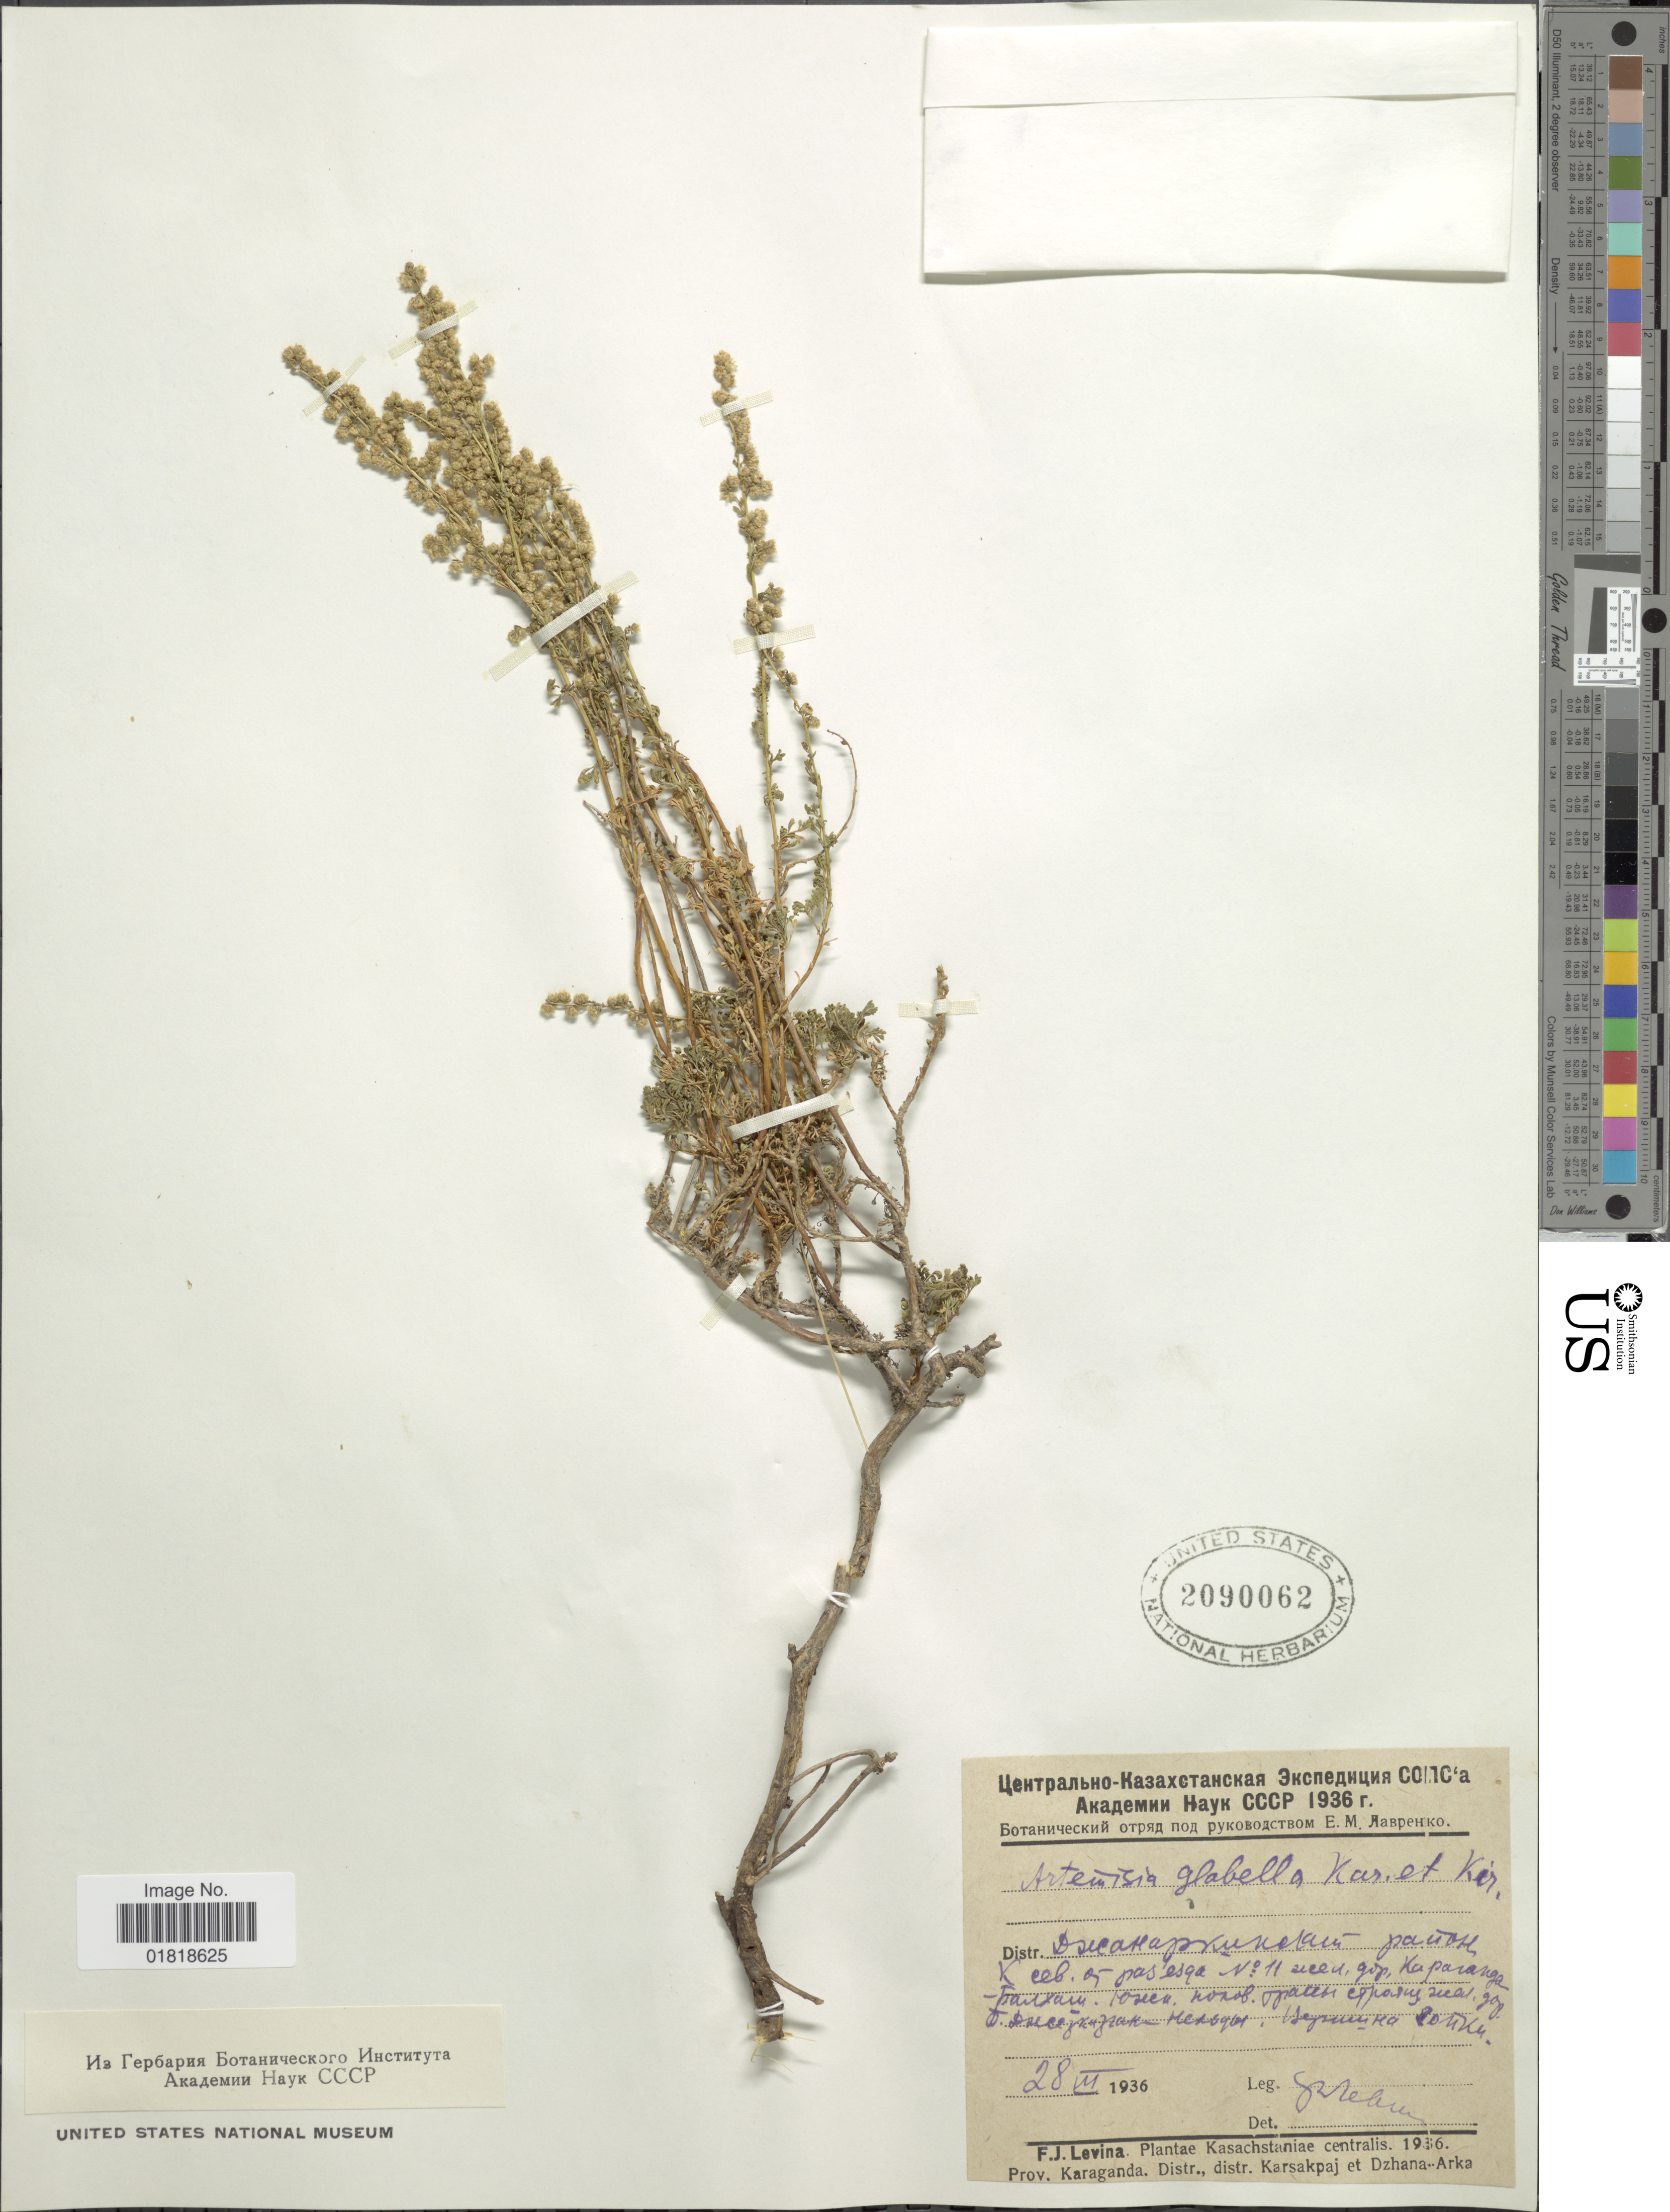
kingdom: Plantae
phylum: Tracheophyta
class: Magnoliopsida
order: Asterales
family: Asteraceae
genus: Artemisia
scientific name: Artemisia glabella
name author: Kar. & Kir.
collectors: F. Levina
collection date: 1936-03-28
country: Kazakhstan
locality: Kasachstaniae centralis, prov. Karaganda, Distr. distr. Karsakpaj et Dzhana-Arka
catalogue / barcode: US 2090062